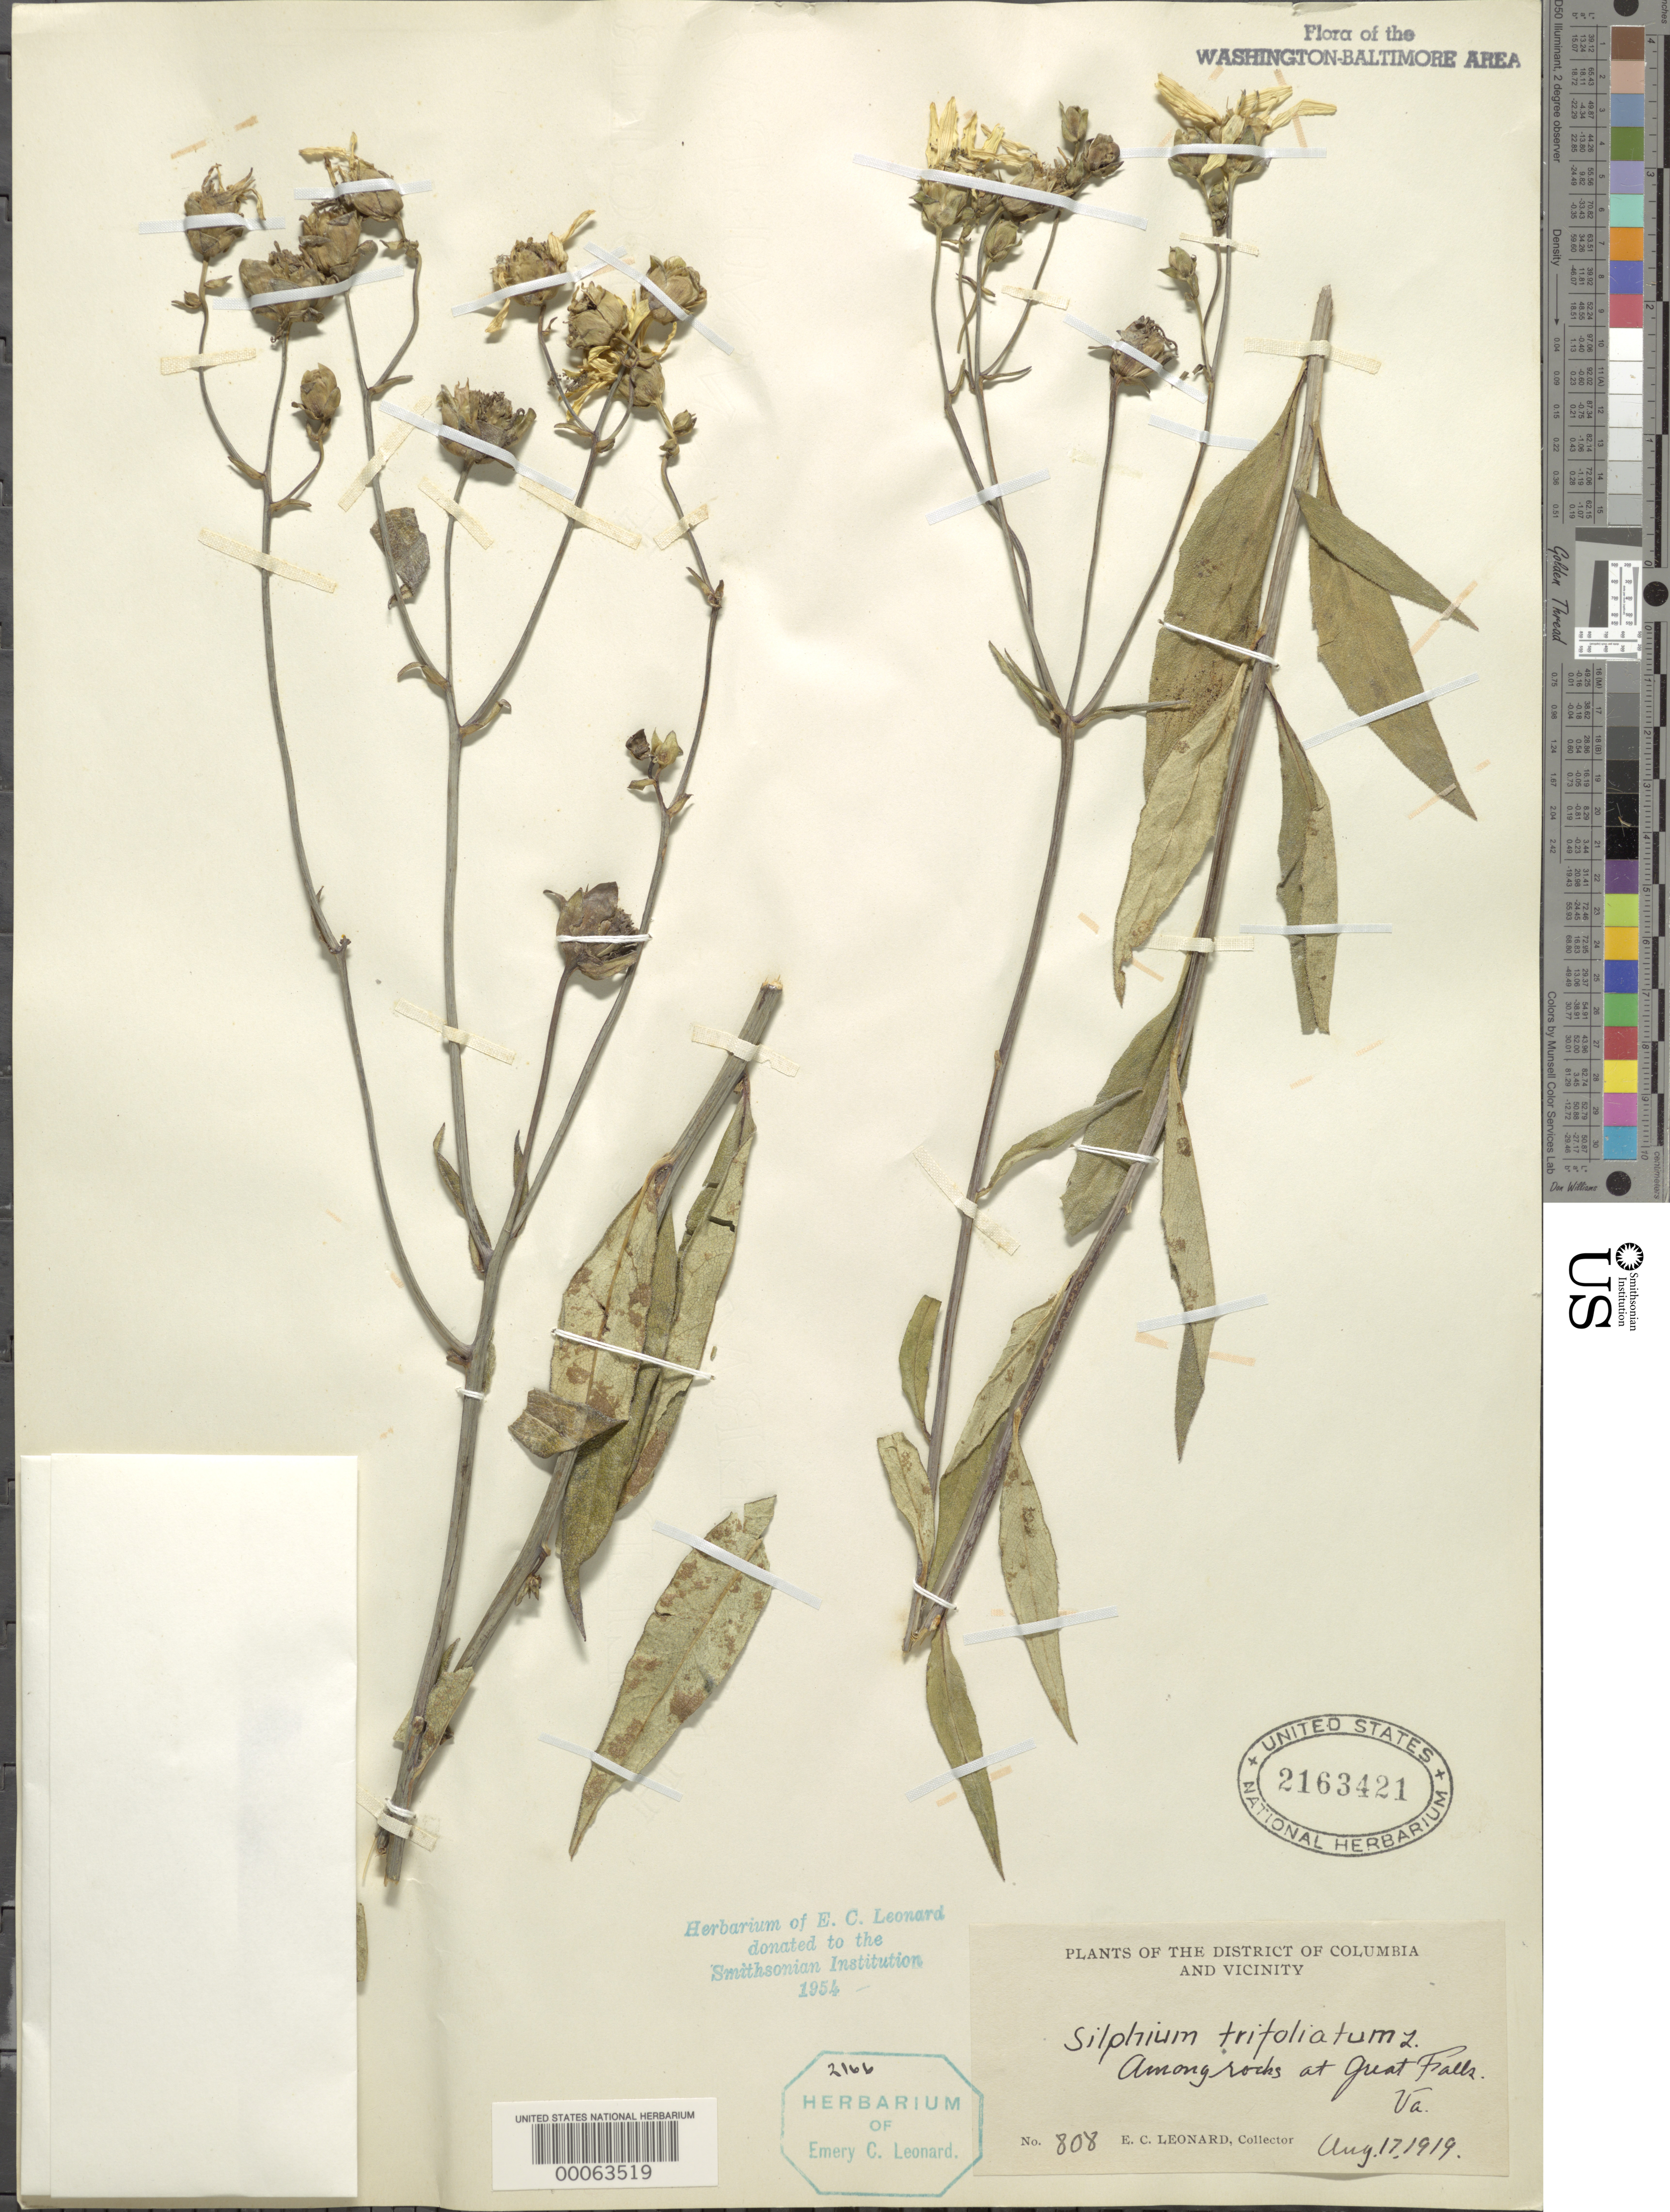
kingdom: Plantae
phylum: Tracheophyta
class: Magnoliopsida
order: Asterales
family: Asteraceae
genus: Silphium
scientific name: Silphium asteriscus var. trifoliatum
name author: (L.) Clevinger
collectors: E. C. Leonard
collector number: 808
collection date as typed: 17 Aug 1919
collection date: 1919-08-17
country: United States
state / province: Virginia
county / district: Fairfax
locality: Great Falls C. & O. Canal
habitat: Rocks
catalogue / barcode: US 2163421